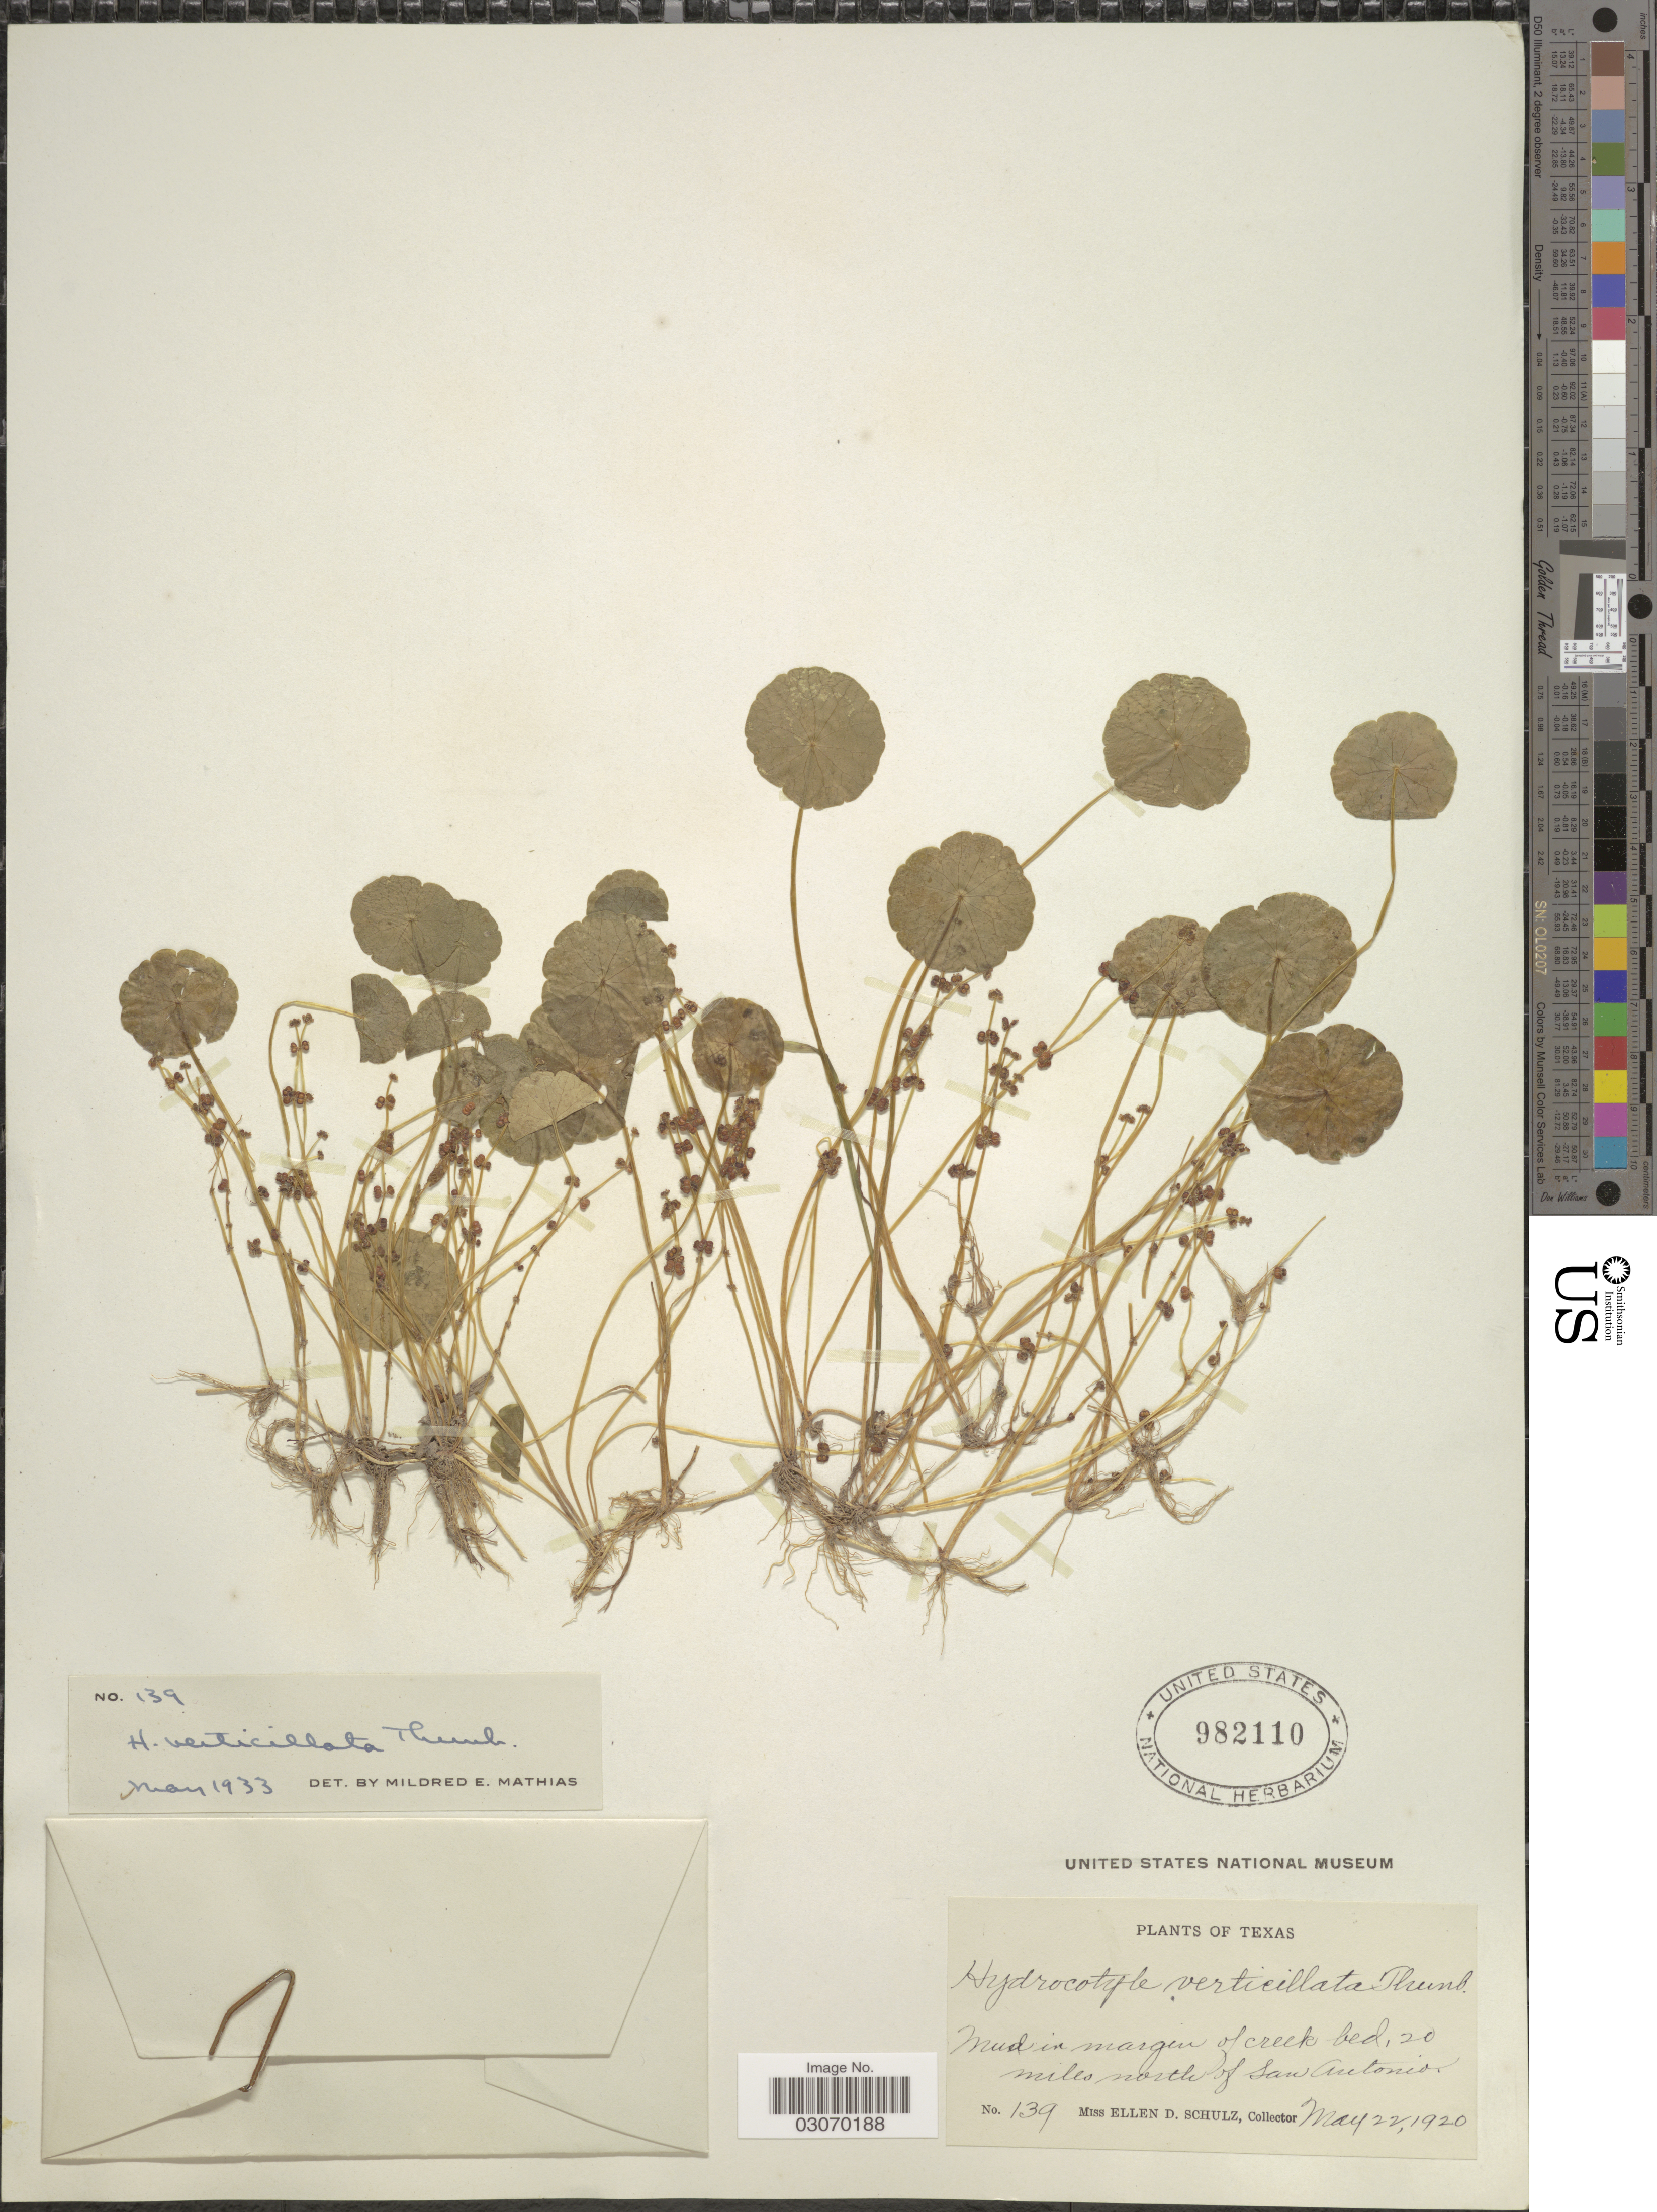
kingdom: Plantae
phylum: Tracheophyta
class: Magnoliopsida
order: Apiales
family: Araliaceae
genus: Hydrocotyle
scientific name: Hydrocotyle verticillata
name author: Thunb.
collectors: E. D. Schulz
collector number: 139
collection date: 1920-05-22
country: United States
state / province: Texas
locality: Mud in margin of creek bed, 20 miles north of San Antonio.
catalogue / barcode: US 982110